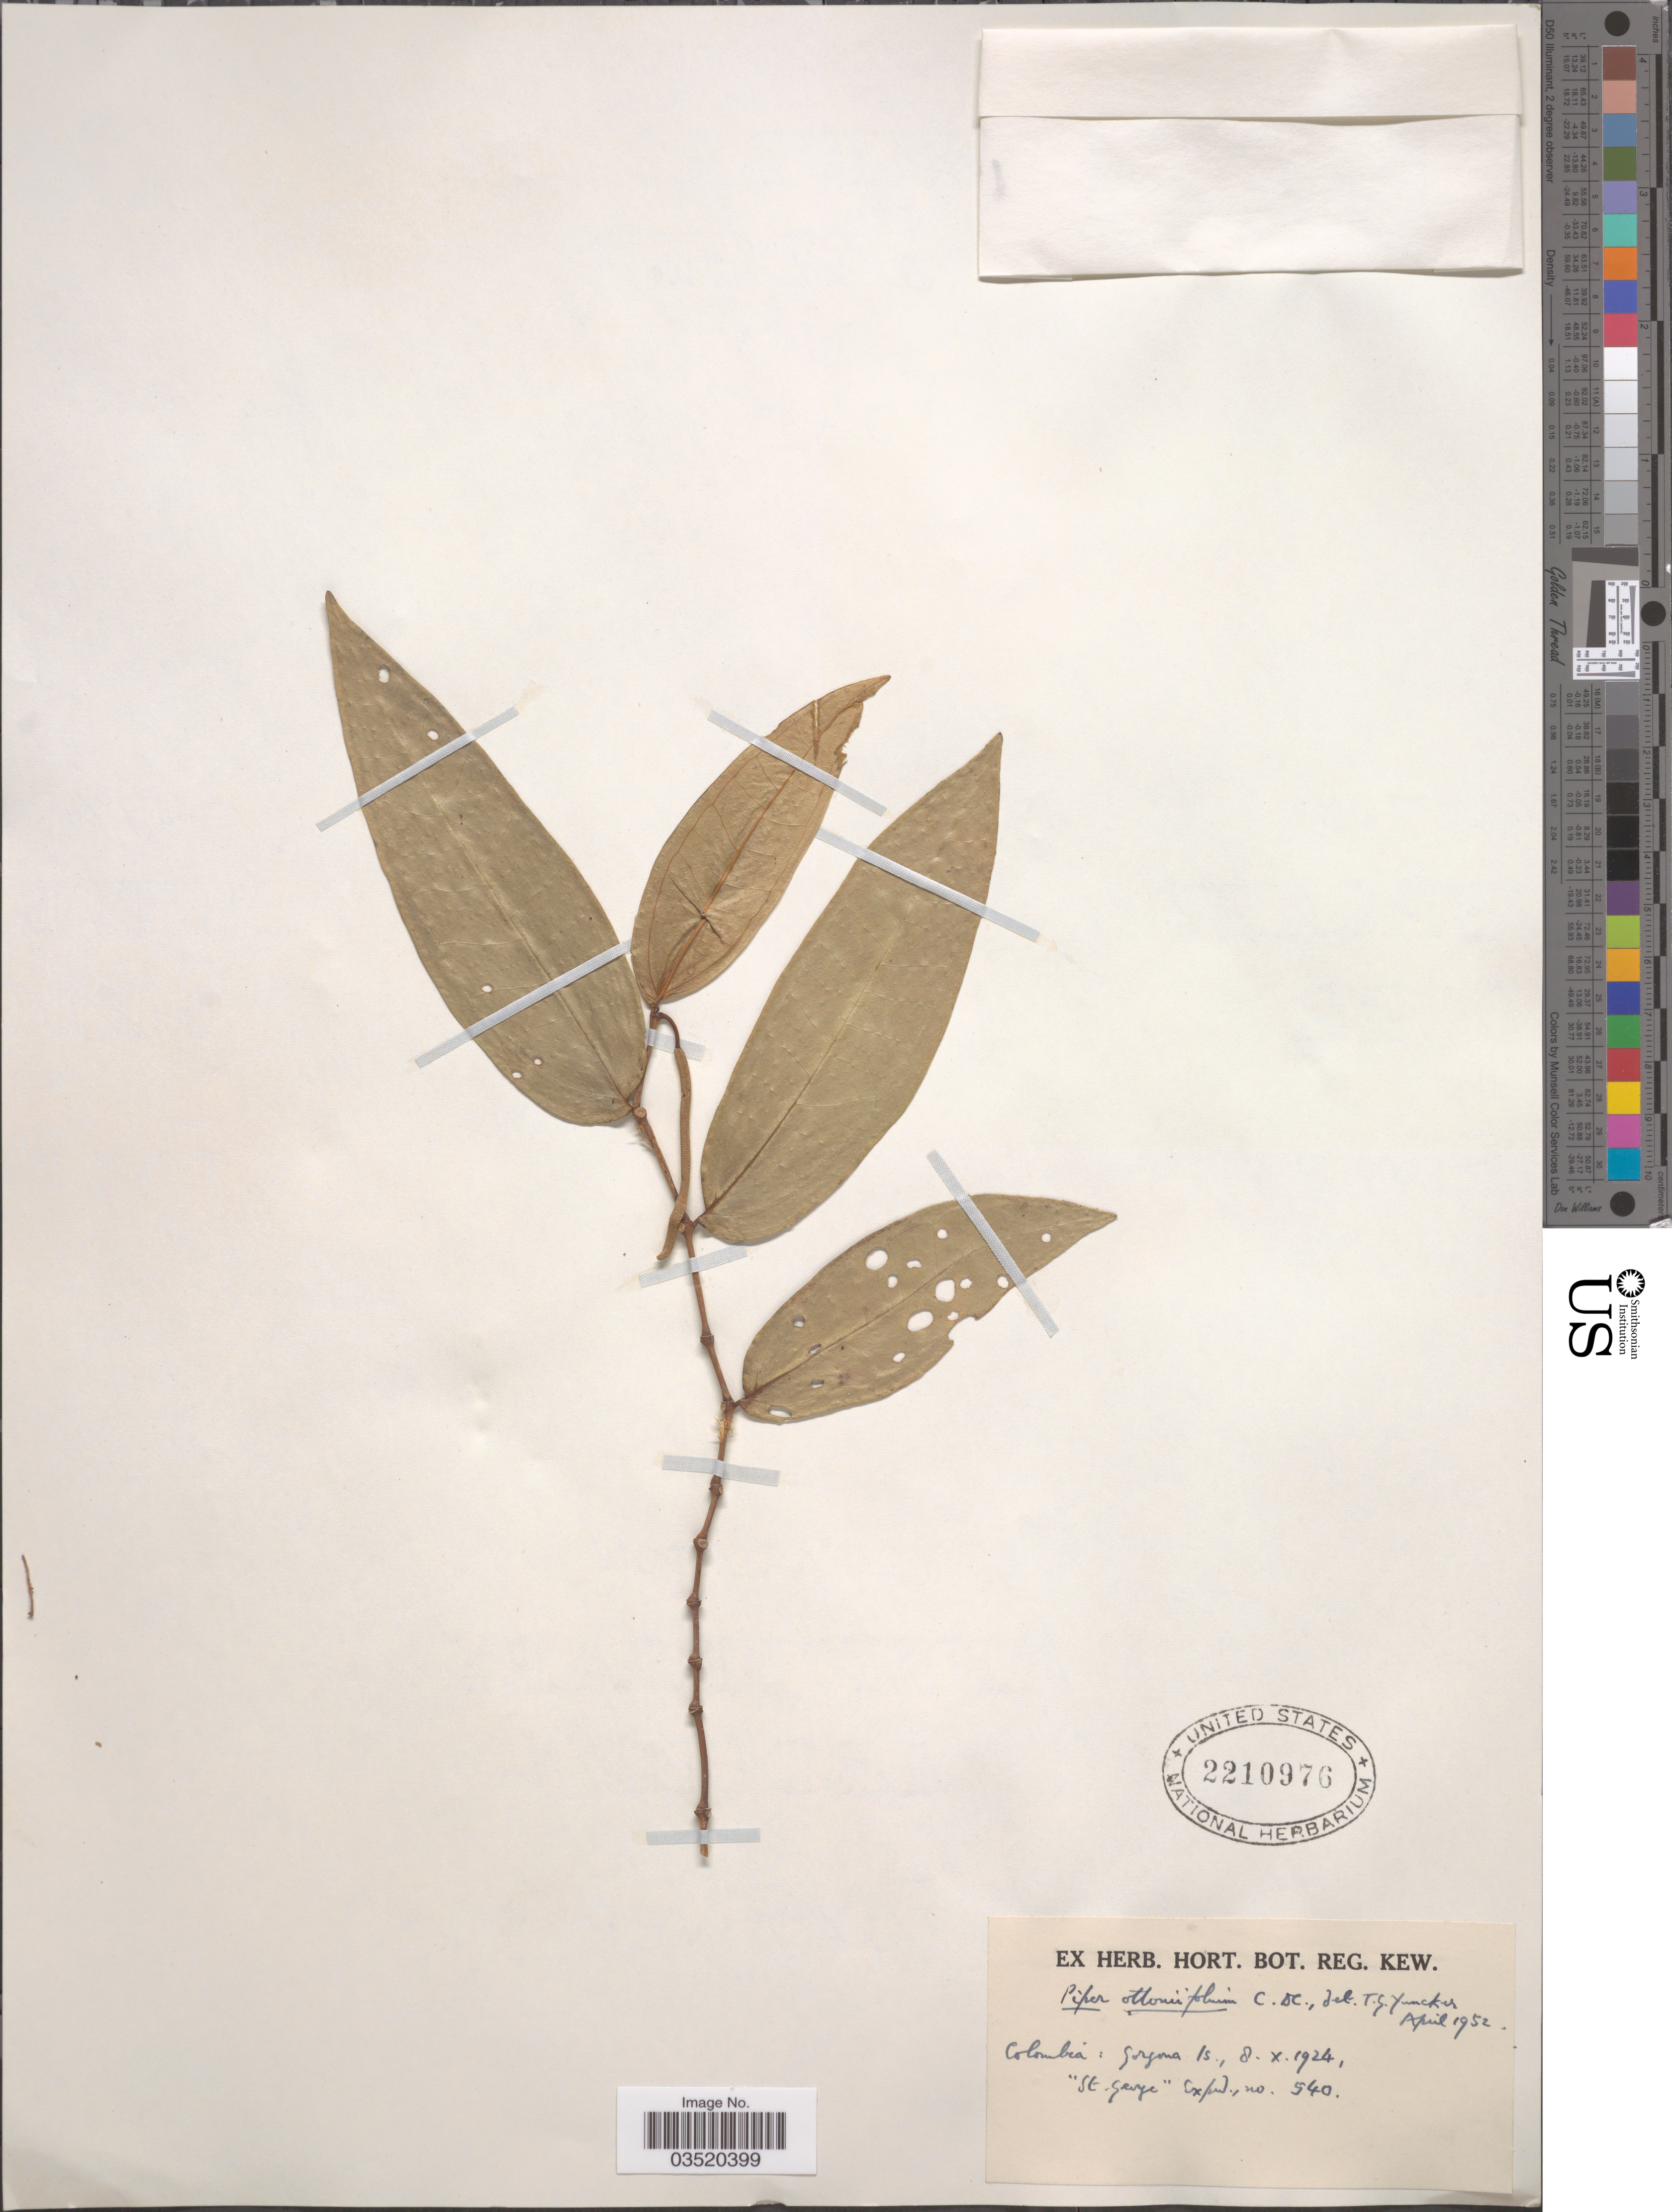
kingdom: Plantae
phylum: Tracheophyta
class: Magnoliopsida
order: Piperales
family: Piperaceae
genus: Piper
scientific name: Piper ottoniifolium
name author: C. DC.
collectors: St. George Exped.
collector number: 540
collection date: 1924-10-08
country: Colombia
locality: Gorgona Is.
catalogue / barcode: US 2210976